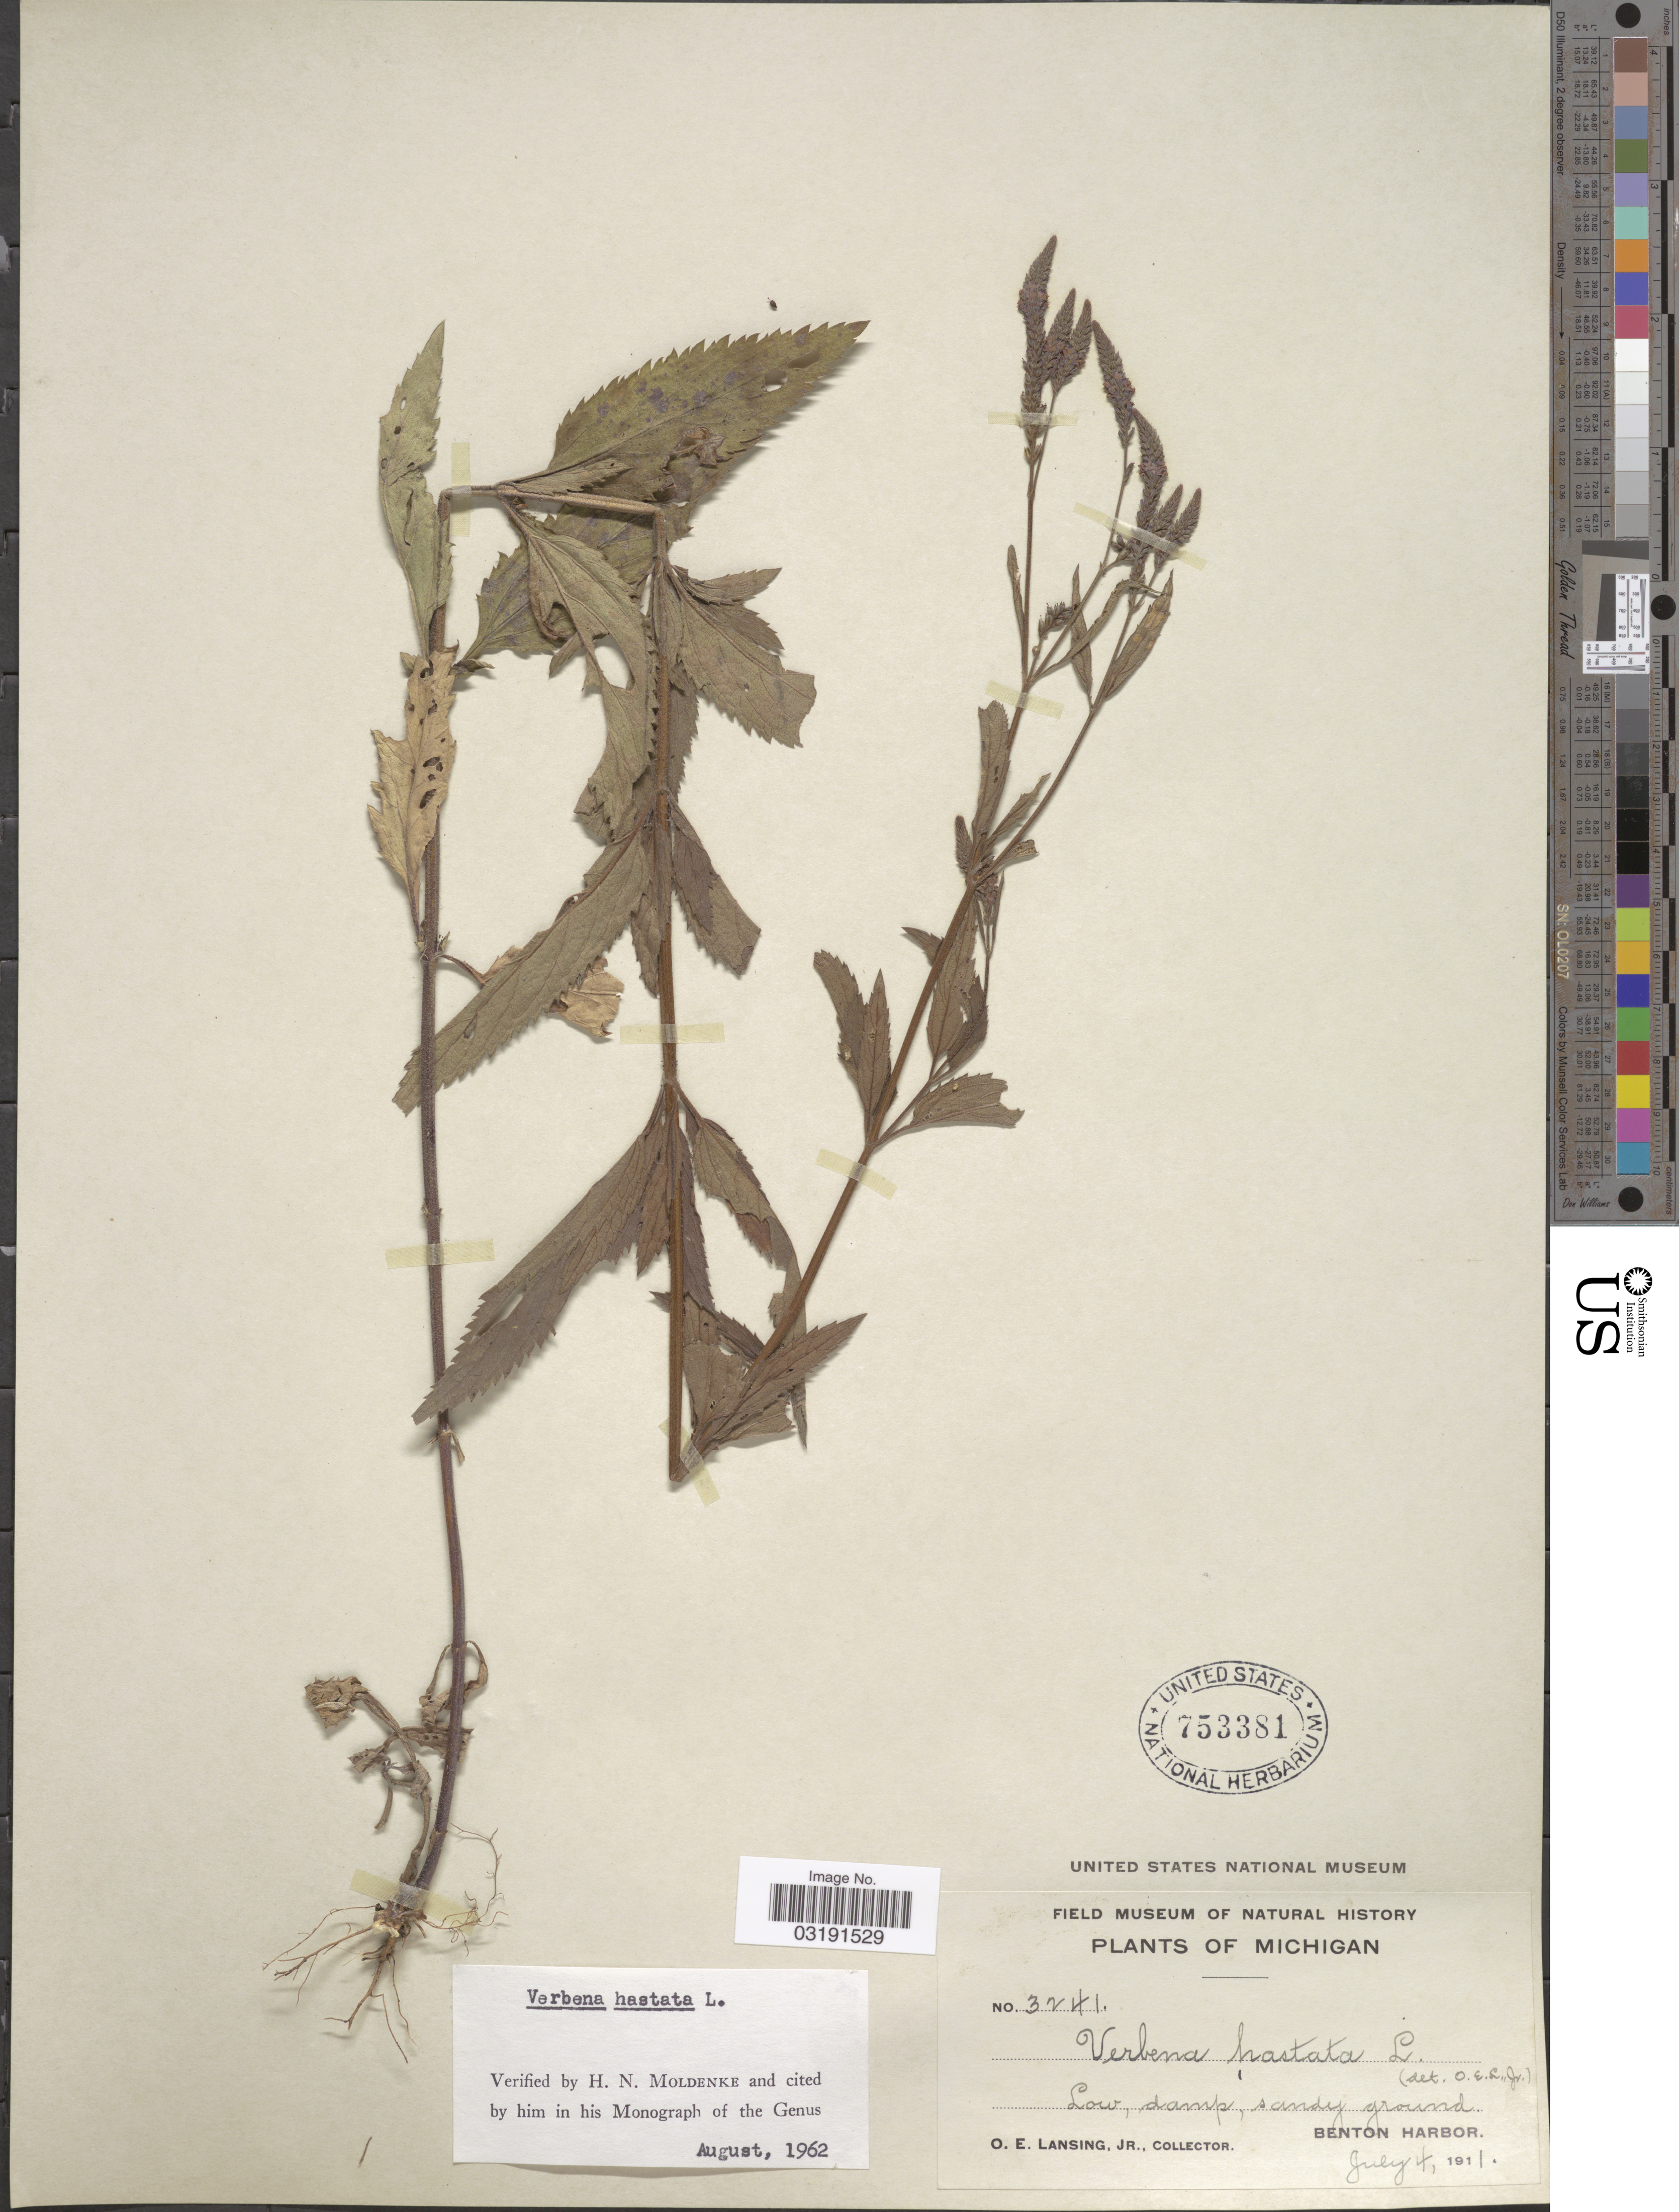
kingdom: Plantae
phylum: Tracheophyta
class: Magnoliopsida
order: Lamiales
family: Verbenaceae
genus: Verbena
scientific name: Verbena hastata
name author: L.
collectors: O. Lansing Jr.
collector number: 3241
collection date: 1911-07-04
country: United States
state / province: Michigan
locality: Benton Harbor.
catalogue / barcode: US 753381